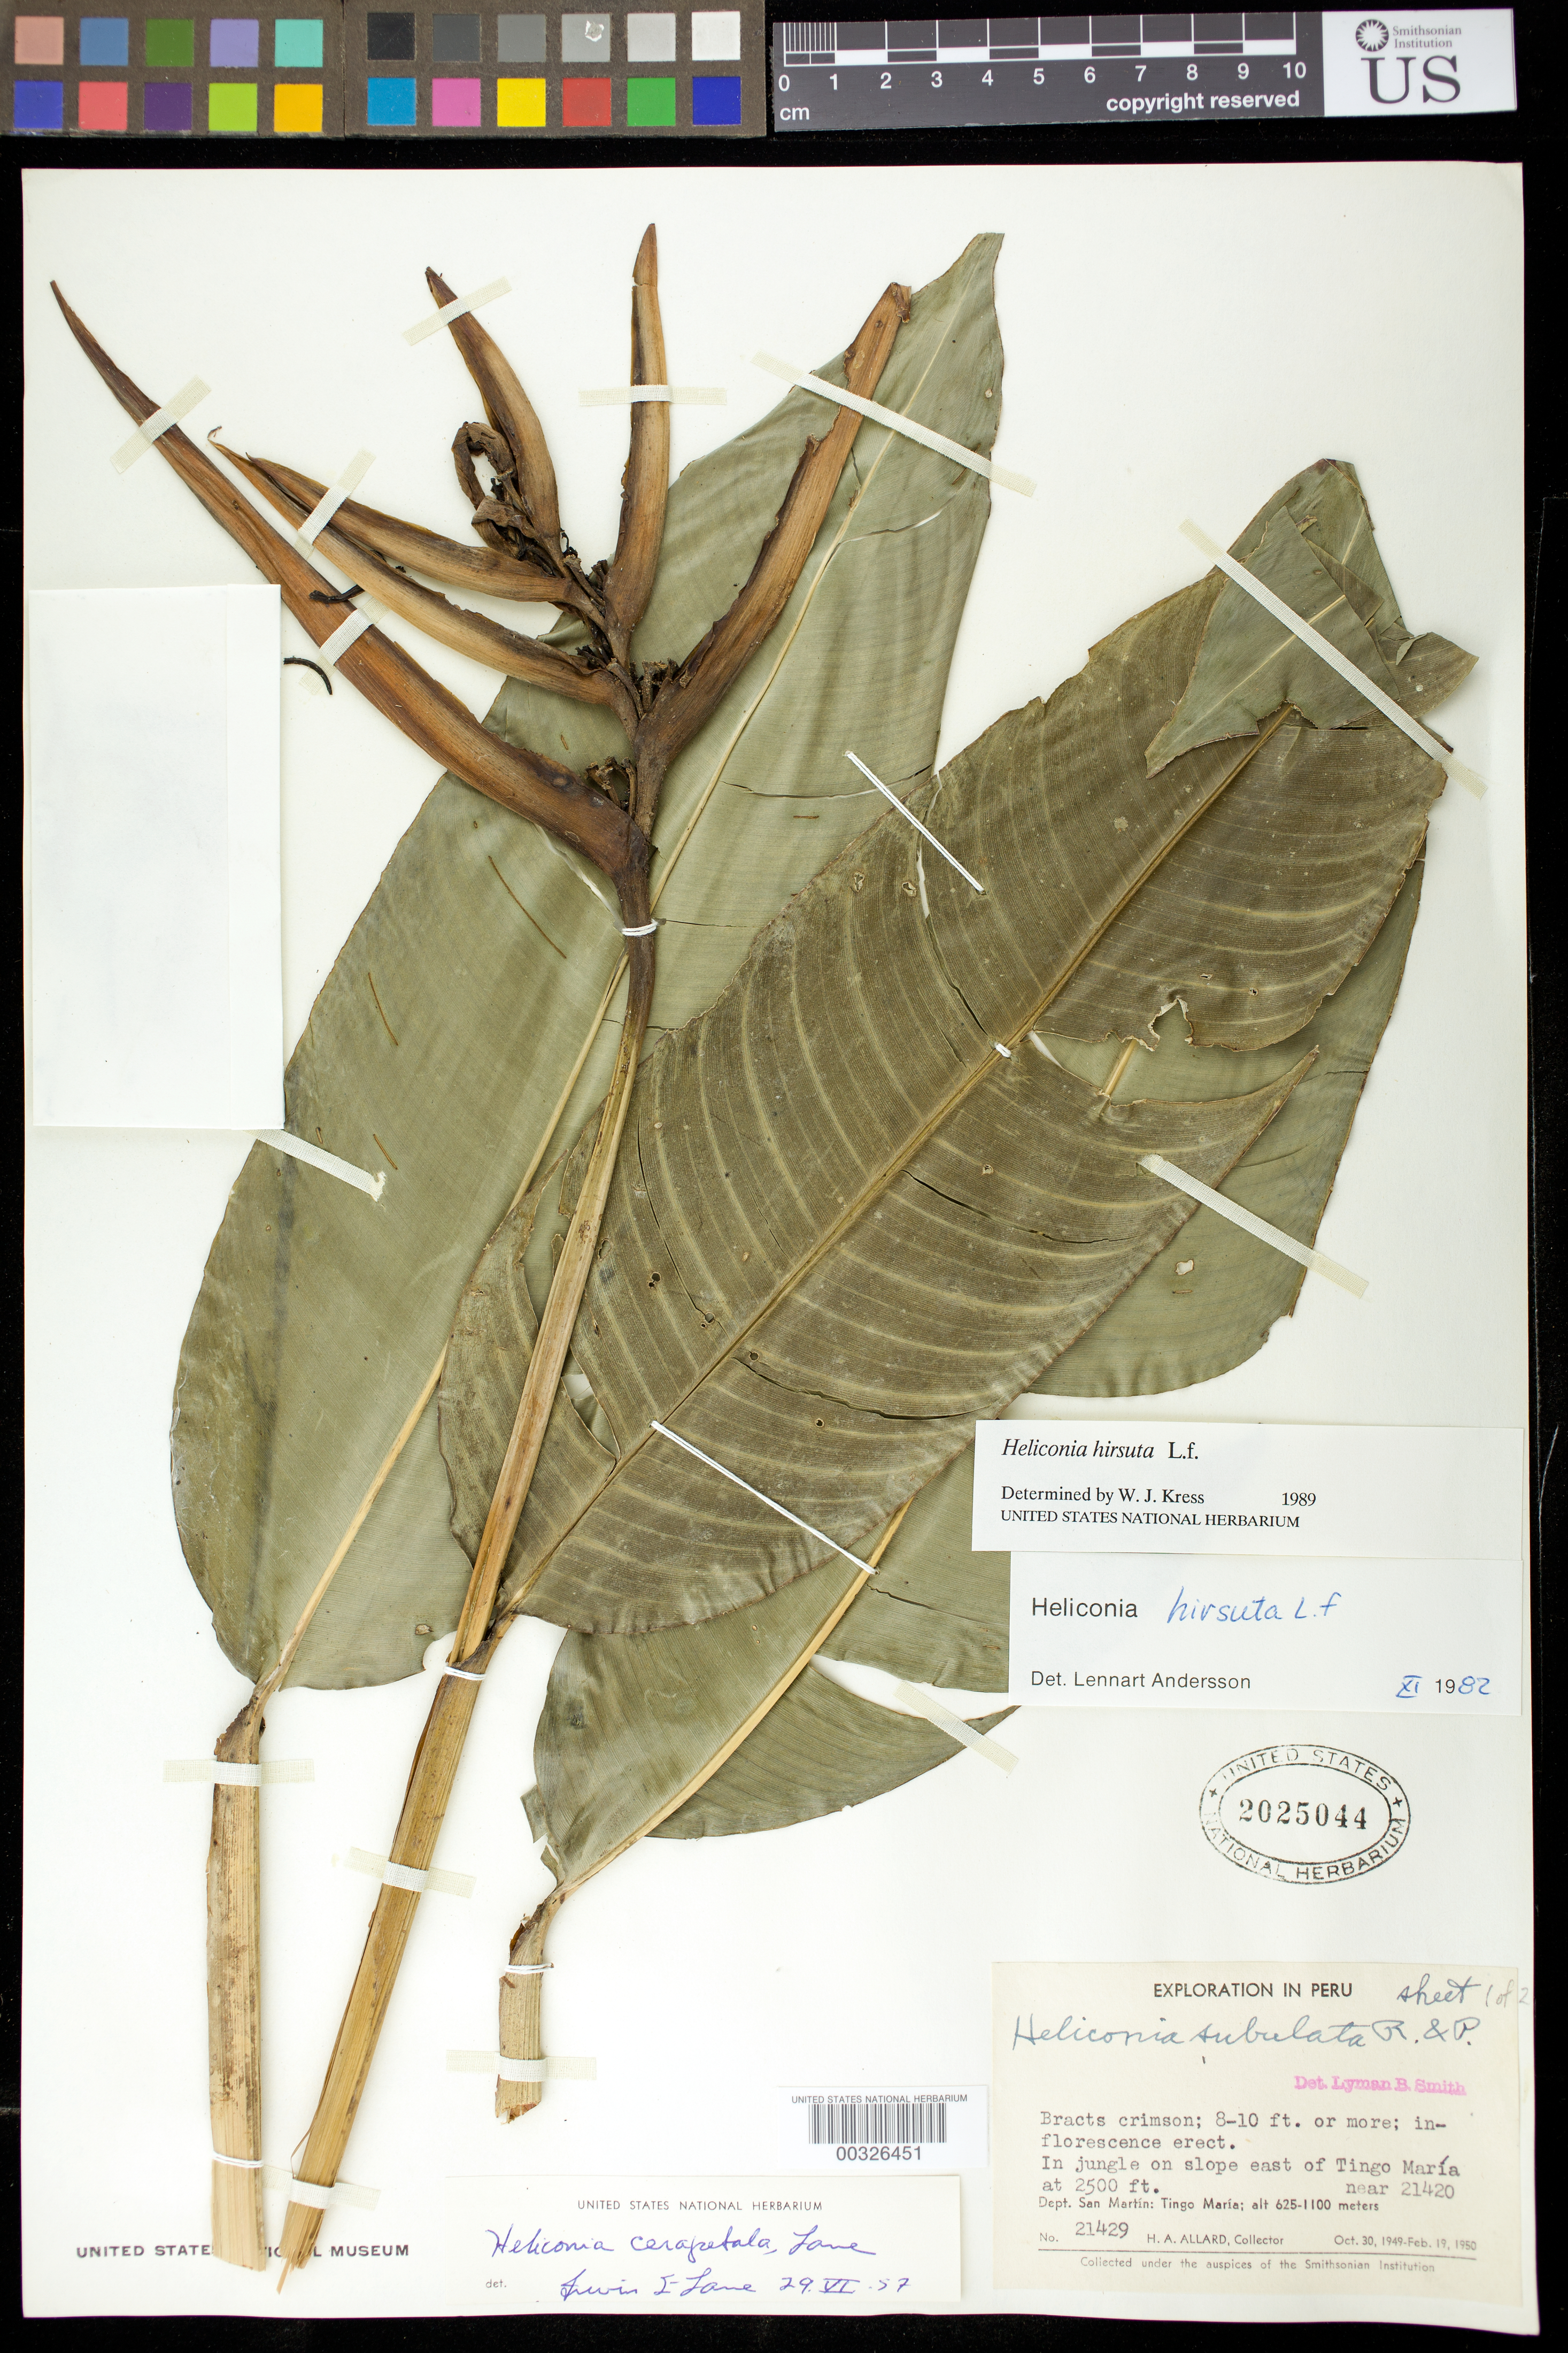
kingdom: Plantae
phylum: Tracheophyta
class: Liliopsida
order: Zingiberales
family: Heliconiaceae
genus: Heliconia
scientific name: Heliconia hirsuta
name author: L. f.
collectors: H. A. Allard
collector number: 21429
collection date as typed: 30 Oct 1949 to 19 Feb 1950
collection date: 1949-10-30/1950-02-19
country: Peru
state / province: San Martín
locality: Tingo maria, in jungle on slope e of tingo maria, near haa #21420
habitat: in jungle on slope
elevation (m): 625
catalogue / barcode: US 2025044